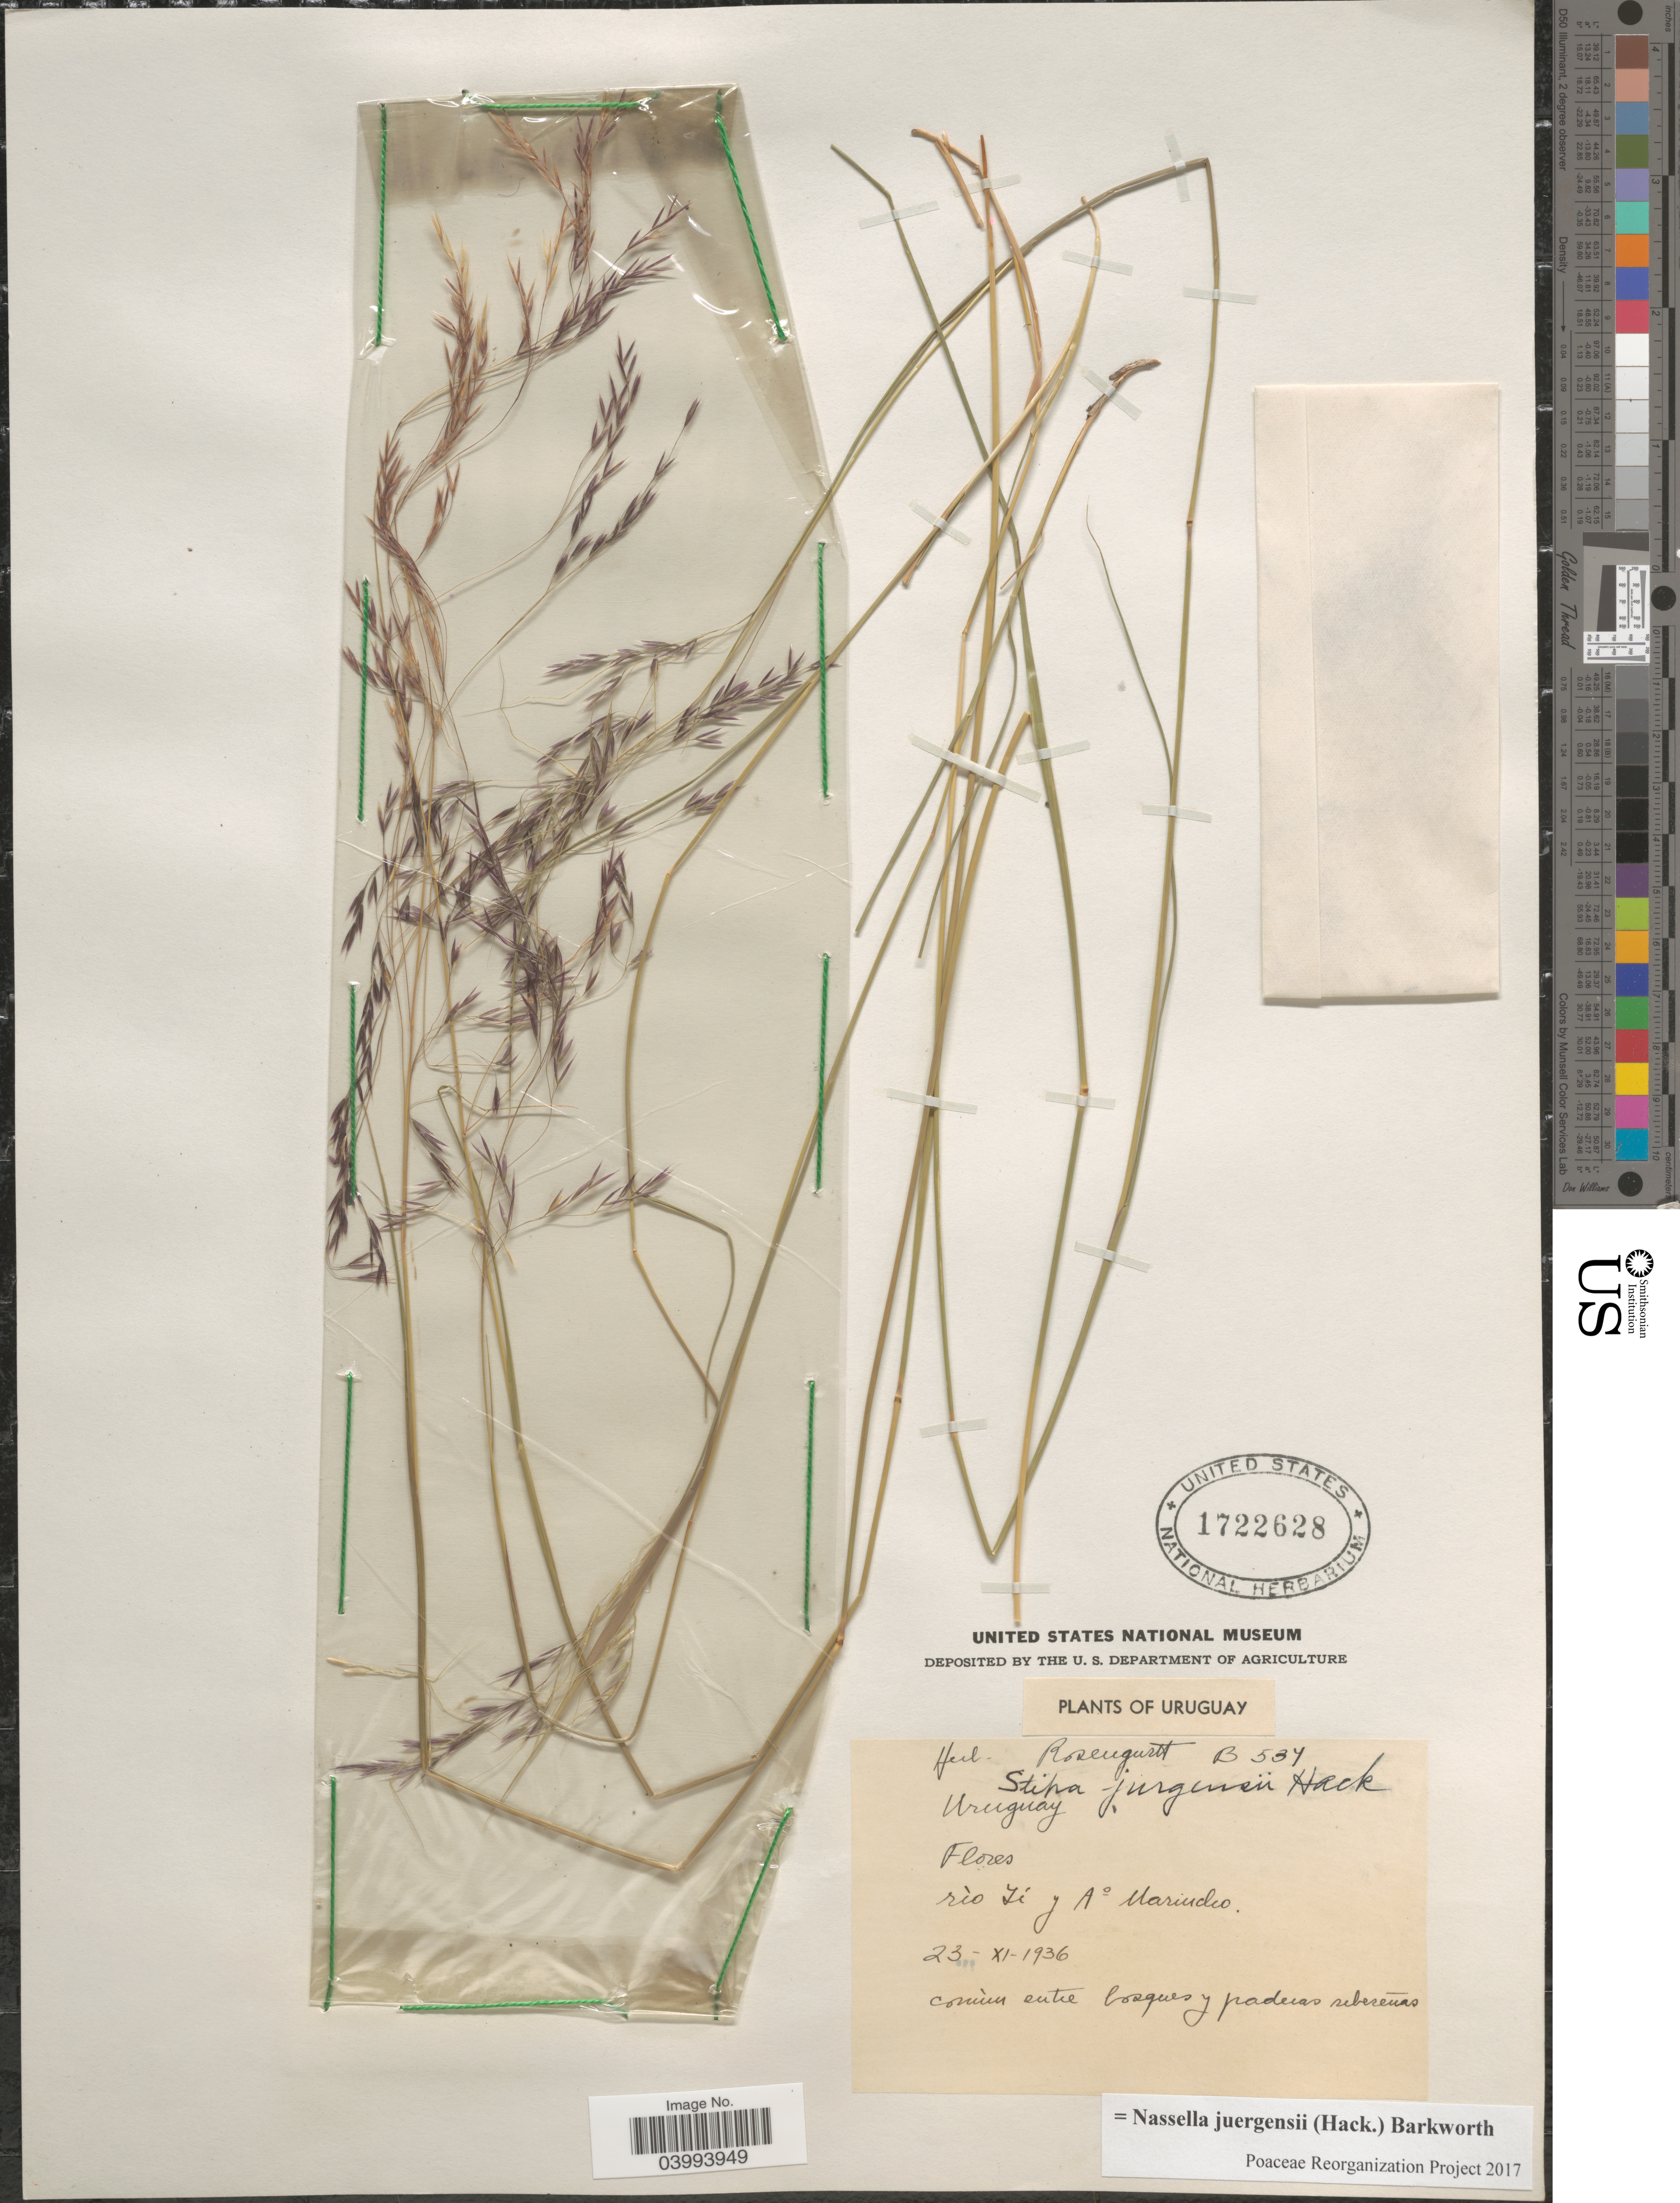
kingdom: Plantae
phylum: Tracheophyta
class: Liliopsida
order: Poales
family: Poaceae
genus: Nassella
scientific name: Nassella juergensii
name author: (Hack.) Barkworth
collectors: ex herb. Rosengurtt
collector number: B534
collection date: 1936-11-23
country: Uruguay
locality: Río Yi y Aº Marincho. Común entre bosques y paderas riberenas.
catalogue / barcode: US 1722628